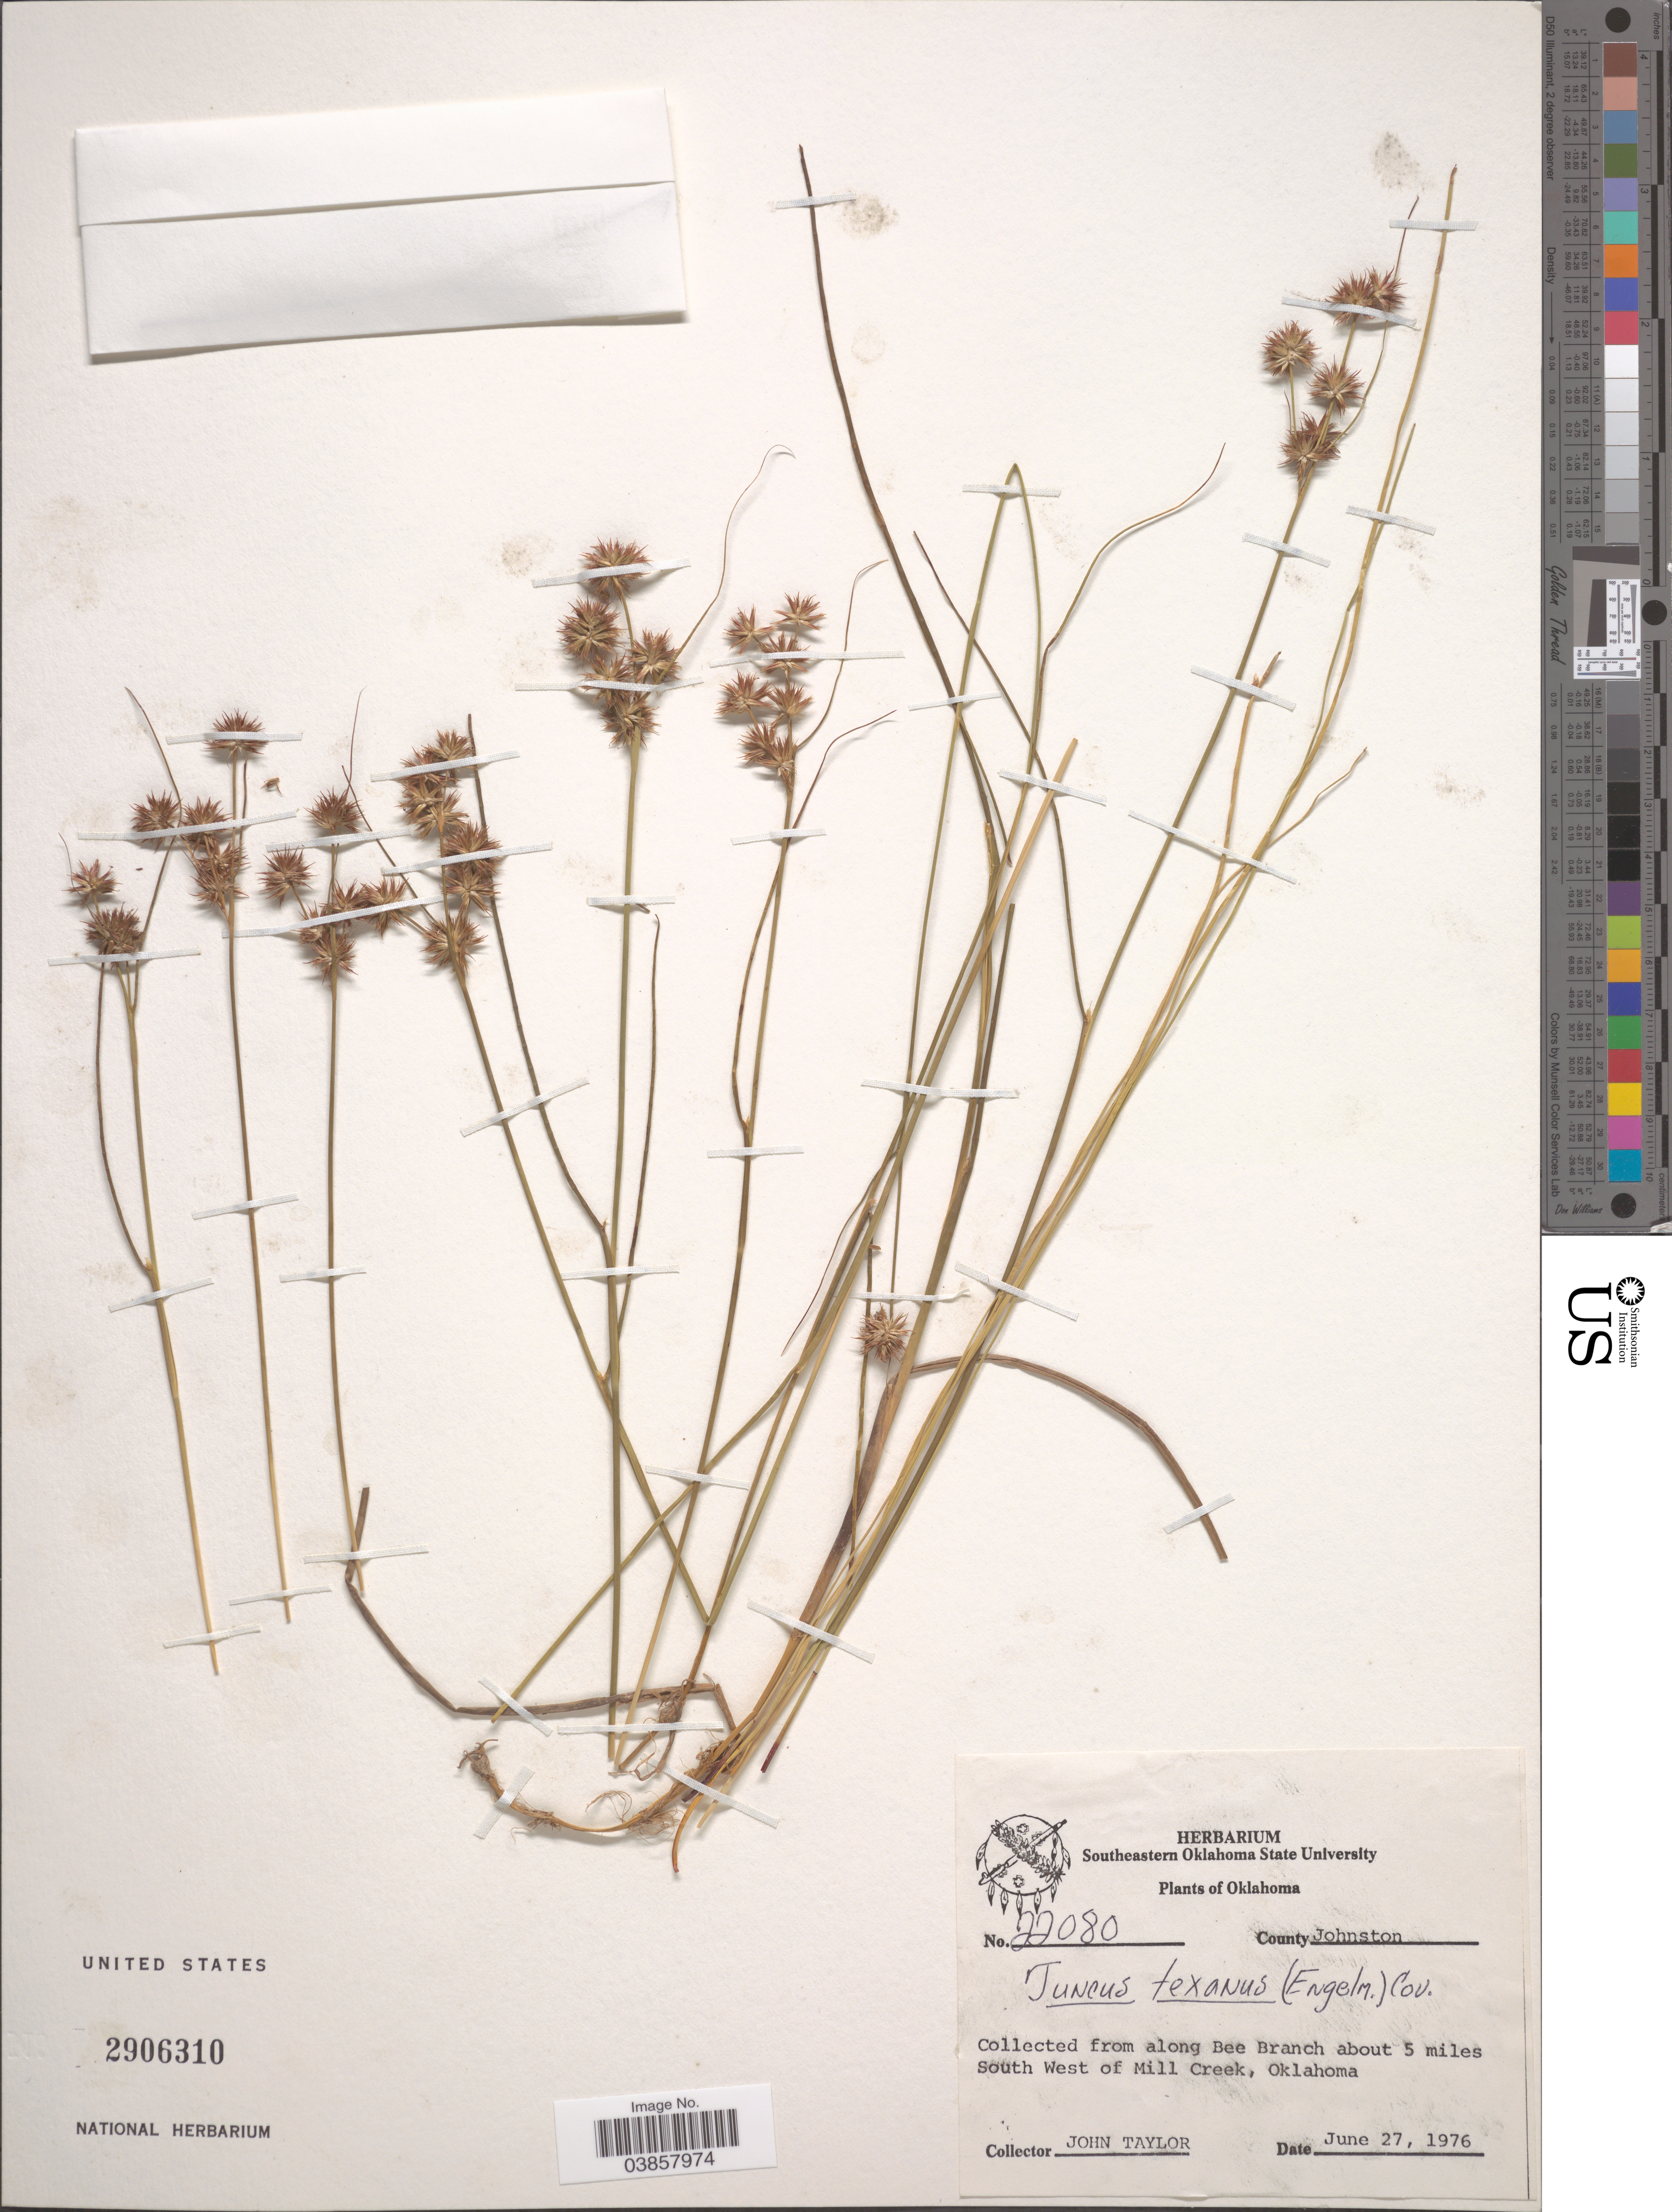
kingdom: Plantae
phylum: Tracheophyta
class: Liliopsida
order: Poales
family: Juncaceae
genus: Juncus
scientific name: Juncus texanus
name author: (Engelm.) Coville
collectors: J. Taylor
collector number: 22080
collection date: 1976-06-27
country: United States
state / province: Oklahoma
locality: County Johnston. Along Bee Branch about 5 miles South West of Mill Creek.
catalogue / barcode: US 2906310